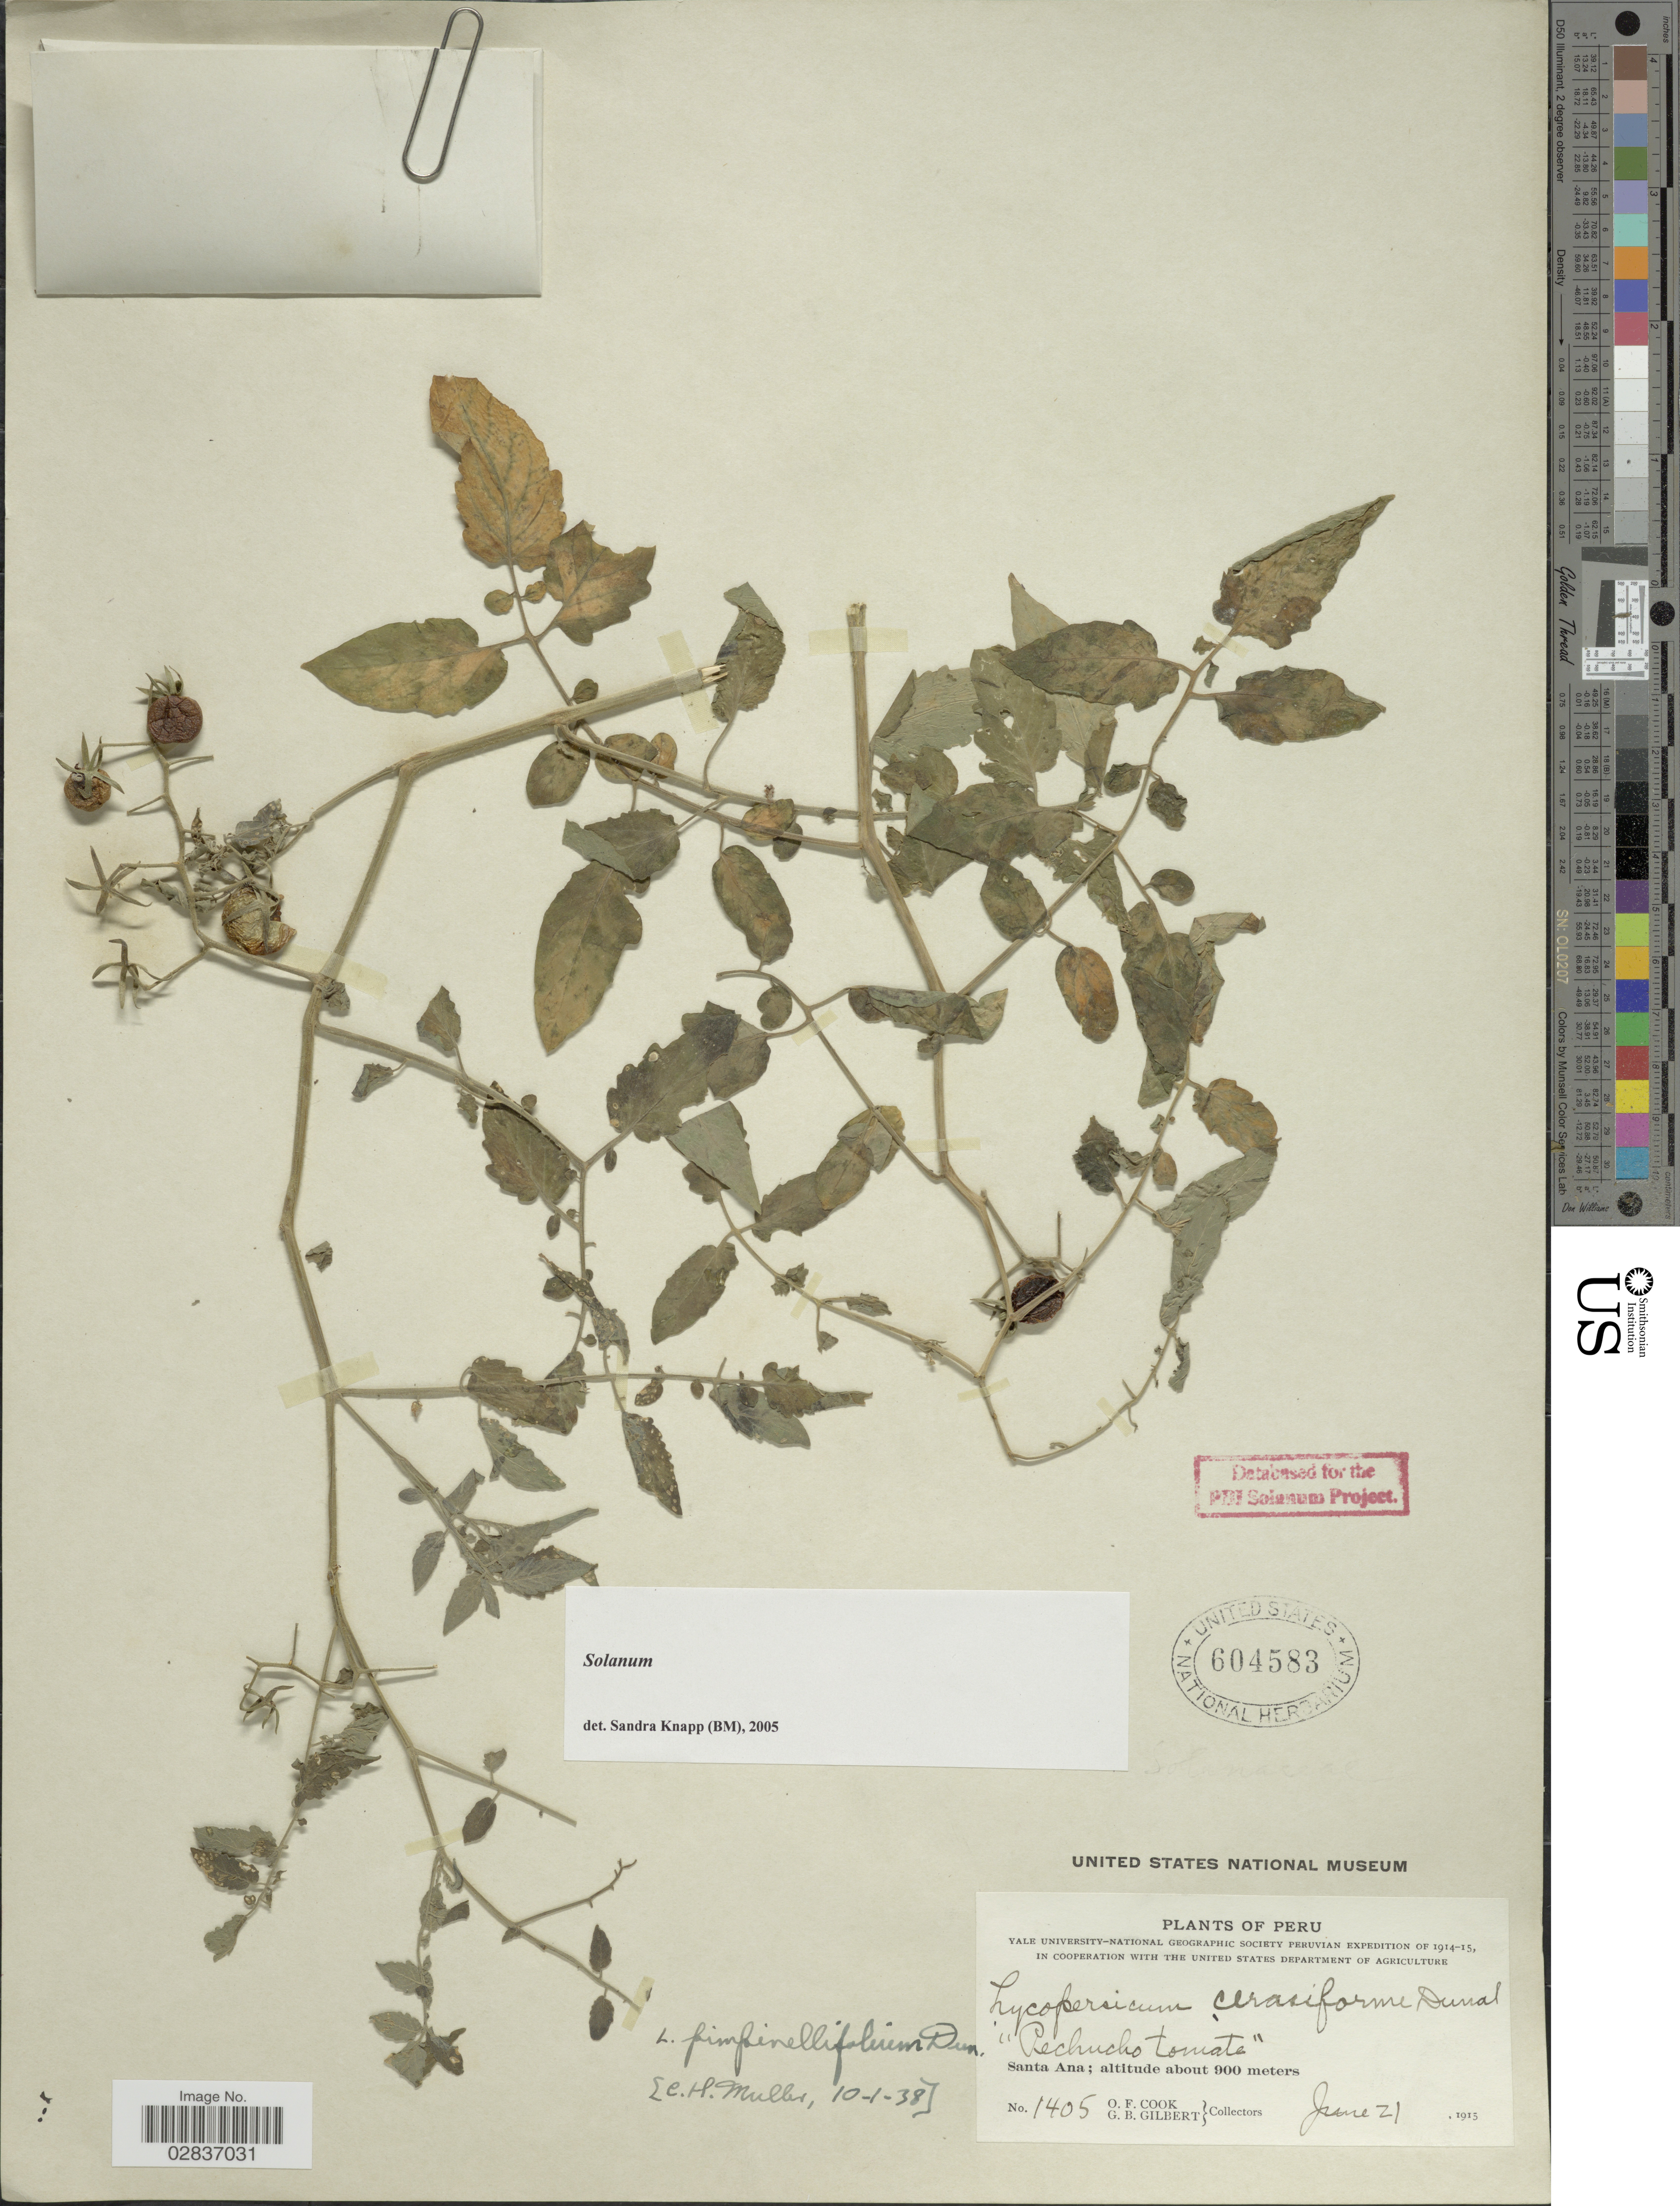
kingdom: Plantae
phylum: Tracheophyta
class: Magnoliopsida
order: Solanales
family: Solanaceae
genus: Solanum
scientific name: Solanum pimpinellifolium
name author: L.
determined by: Knapp, S. D.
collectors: O. F. Cook & G. B. Gilbert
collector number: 1405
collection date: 1915-06-21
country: Peru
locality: Santa Ana.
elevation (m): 900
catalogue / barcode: US 604583